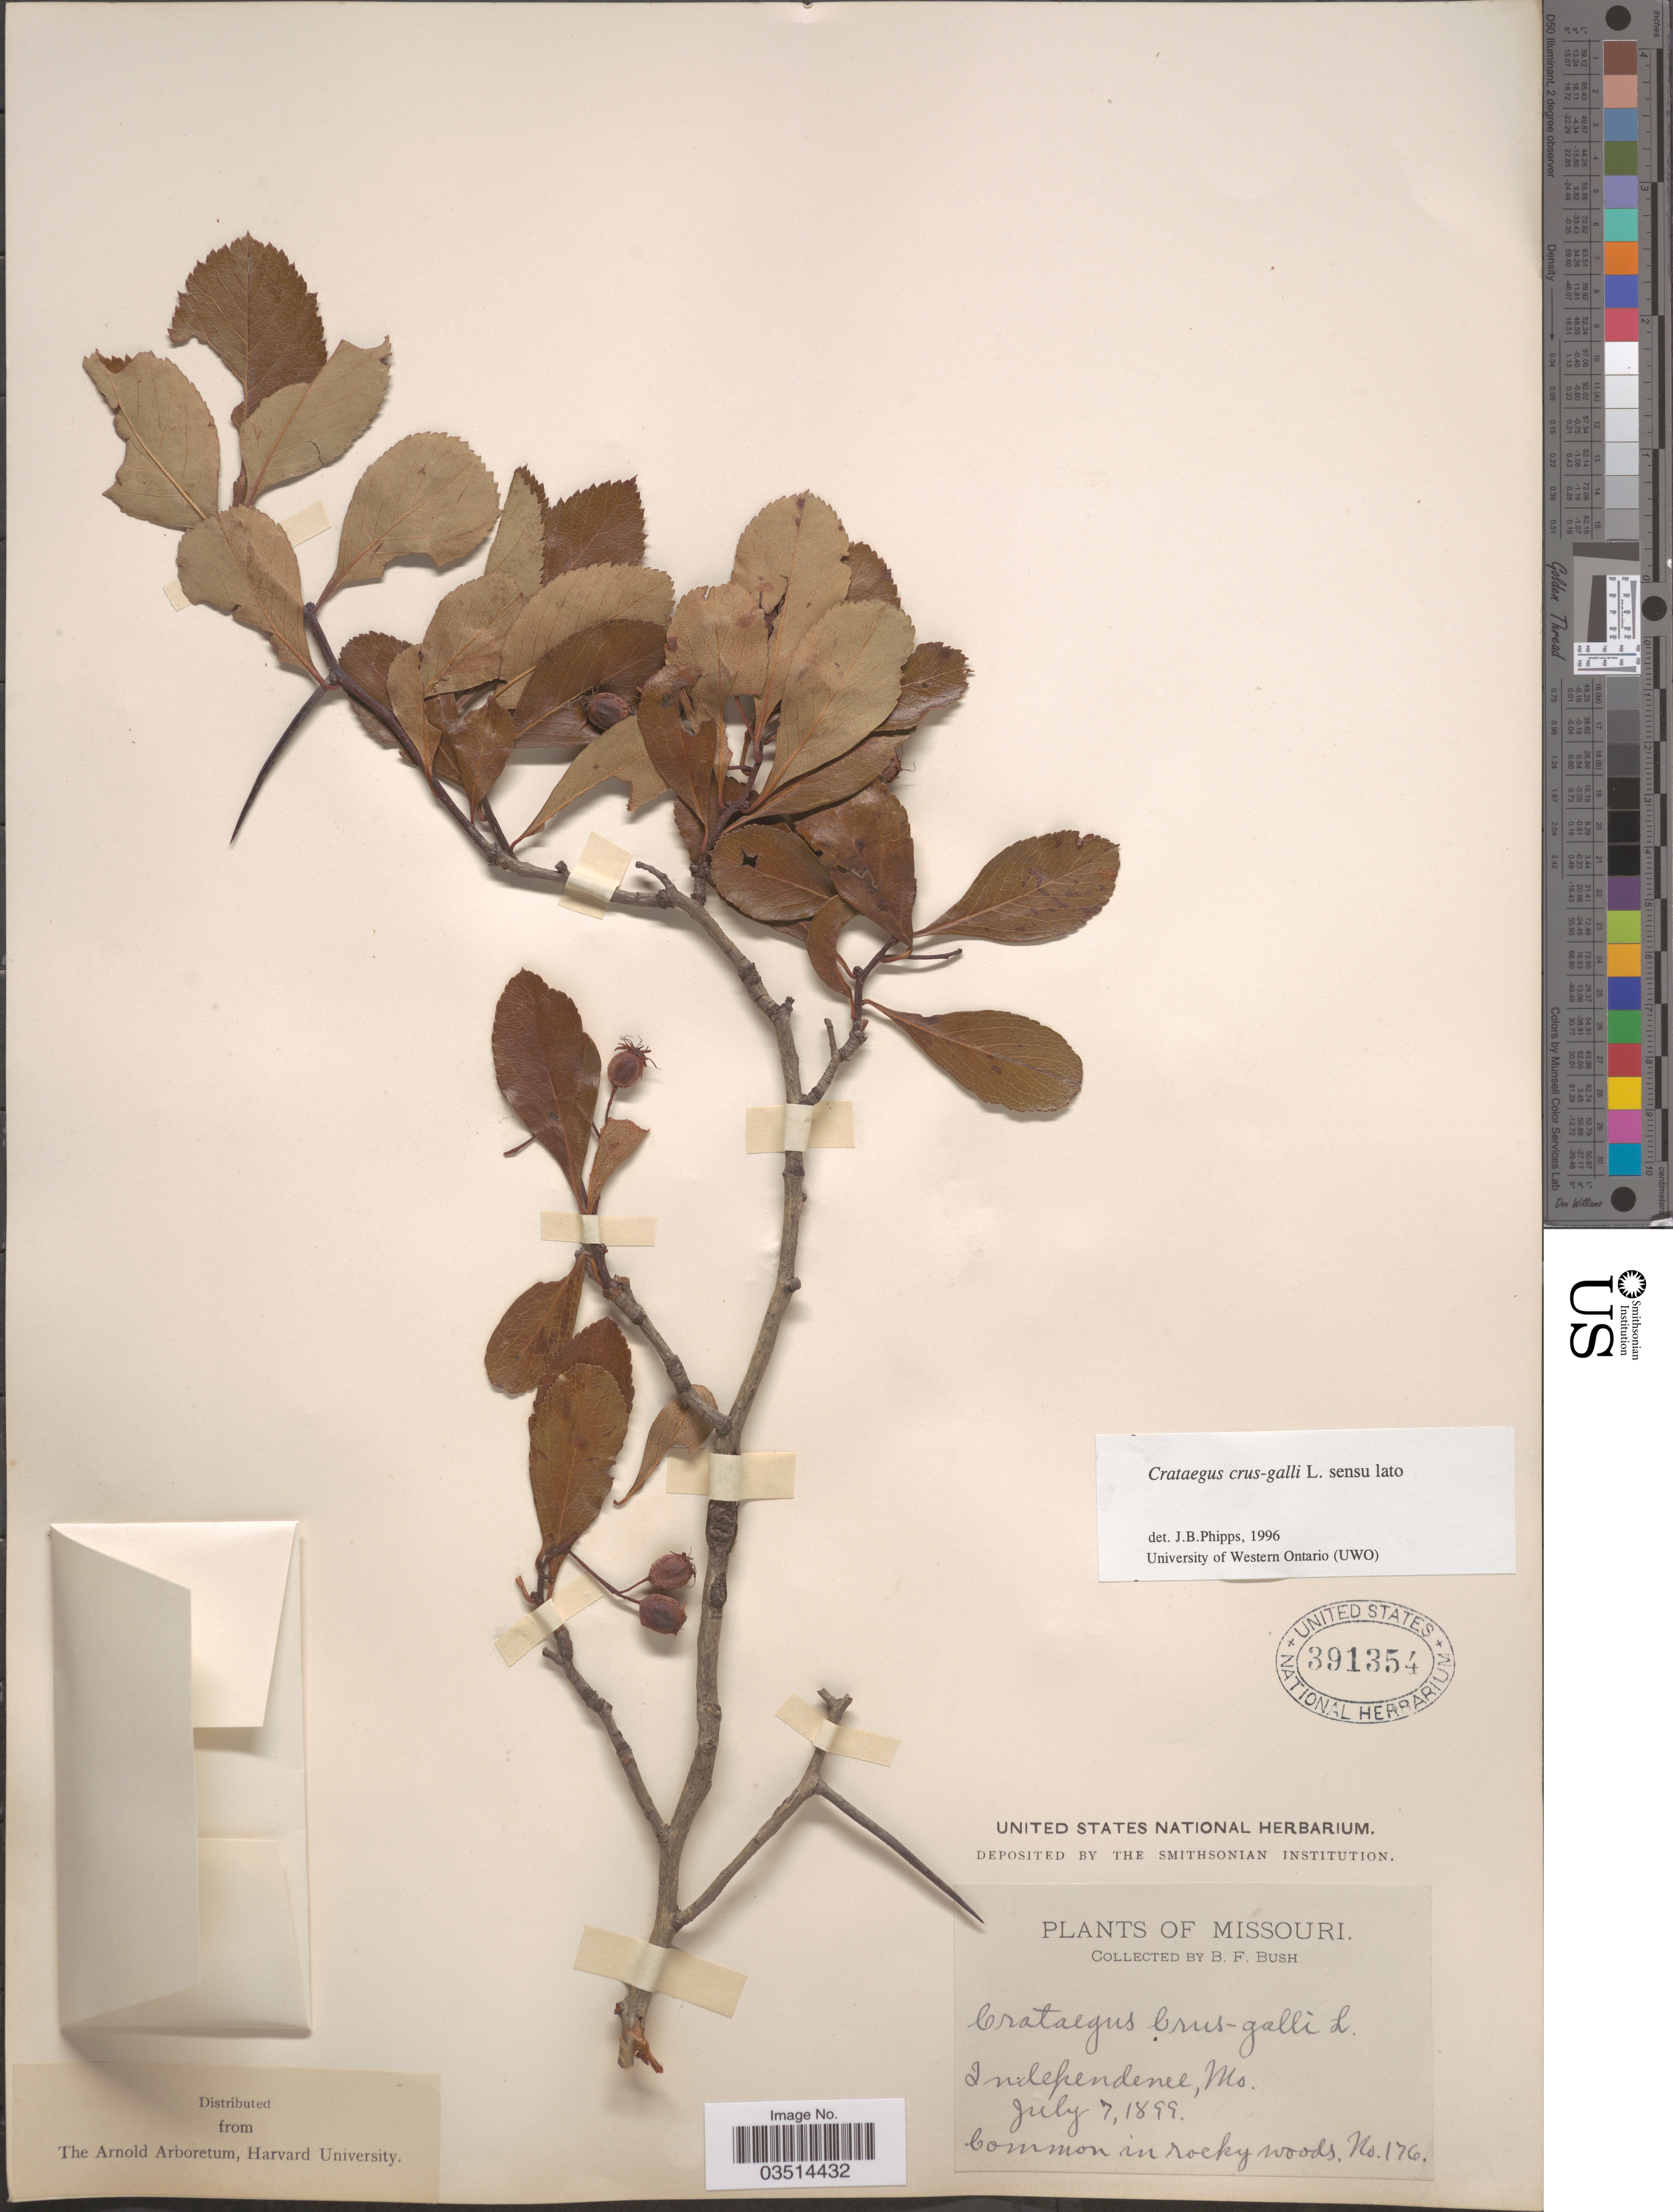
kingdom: Plantae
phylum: Tracheophyta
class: Magnoliopsida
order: Rosales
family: Rosaceae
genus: Crataegus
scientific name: Crataegus crus-galli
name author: L.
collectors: B. F. Bush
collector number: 176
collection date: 1899-07-07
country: United States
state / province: Missouri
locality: Independence. In rocky woods.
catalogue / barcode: US 391354